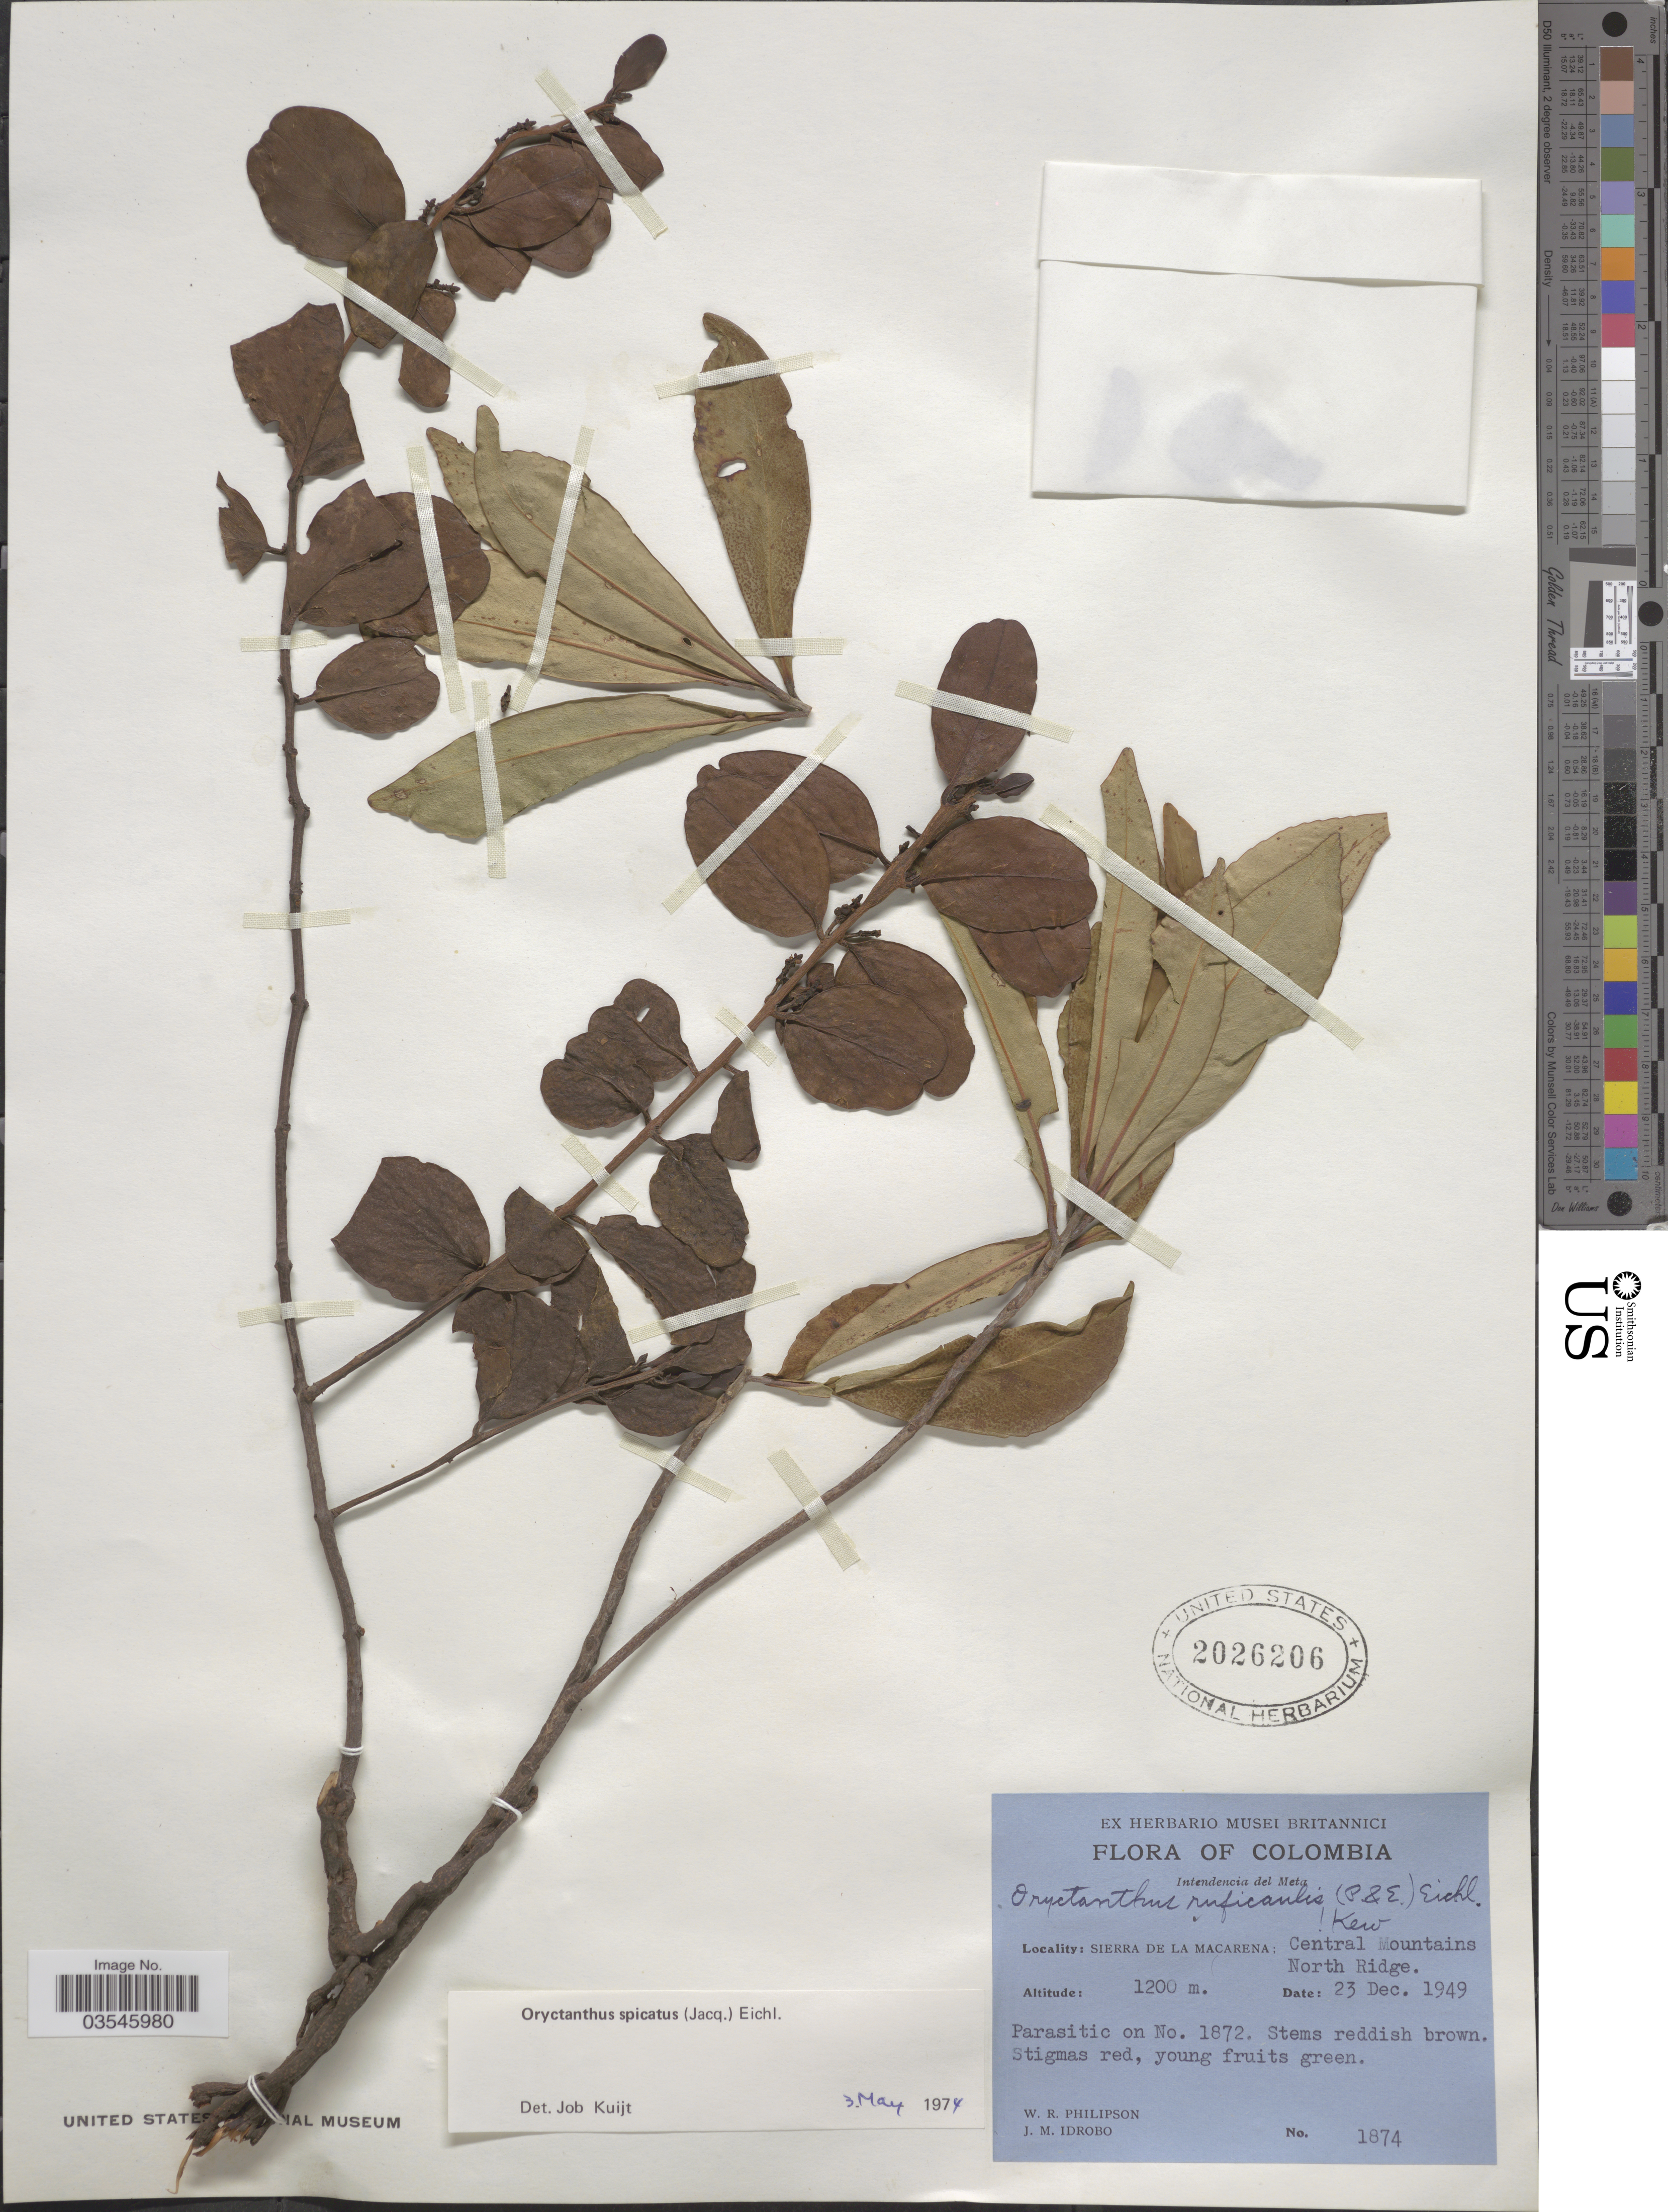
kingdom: Plantae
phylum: Tracheophyta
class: Magnoliopsida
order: Santalales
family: Loranthaceae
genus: Oryctanthus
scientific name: Oryctanthus spicatus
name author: (Jacq.) Eichler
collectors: W. R. Philipson & J. M. Idrobo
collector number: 1874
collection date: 1949-12-23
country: Colombia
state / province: Meta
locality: Intendencia del Meta. Sierra de La Macarena: Central Mountains North Ridge.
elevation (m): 1200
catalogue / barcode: US 2026206